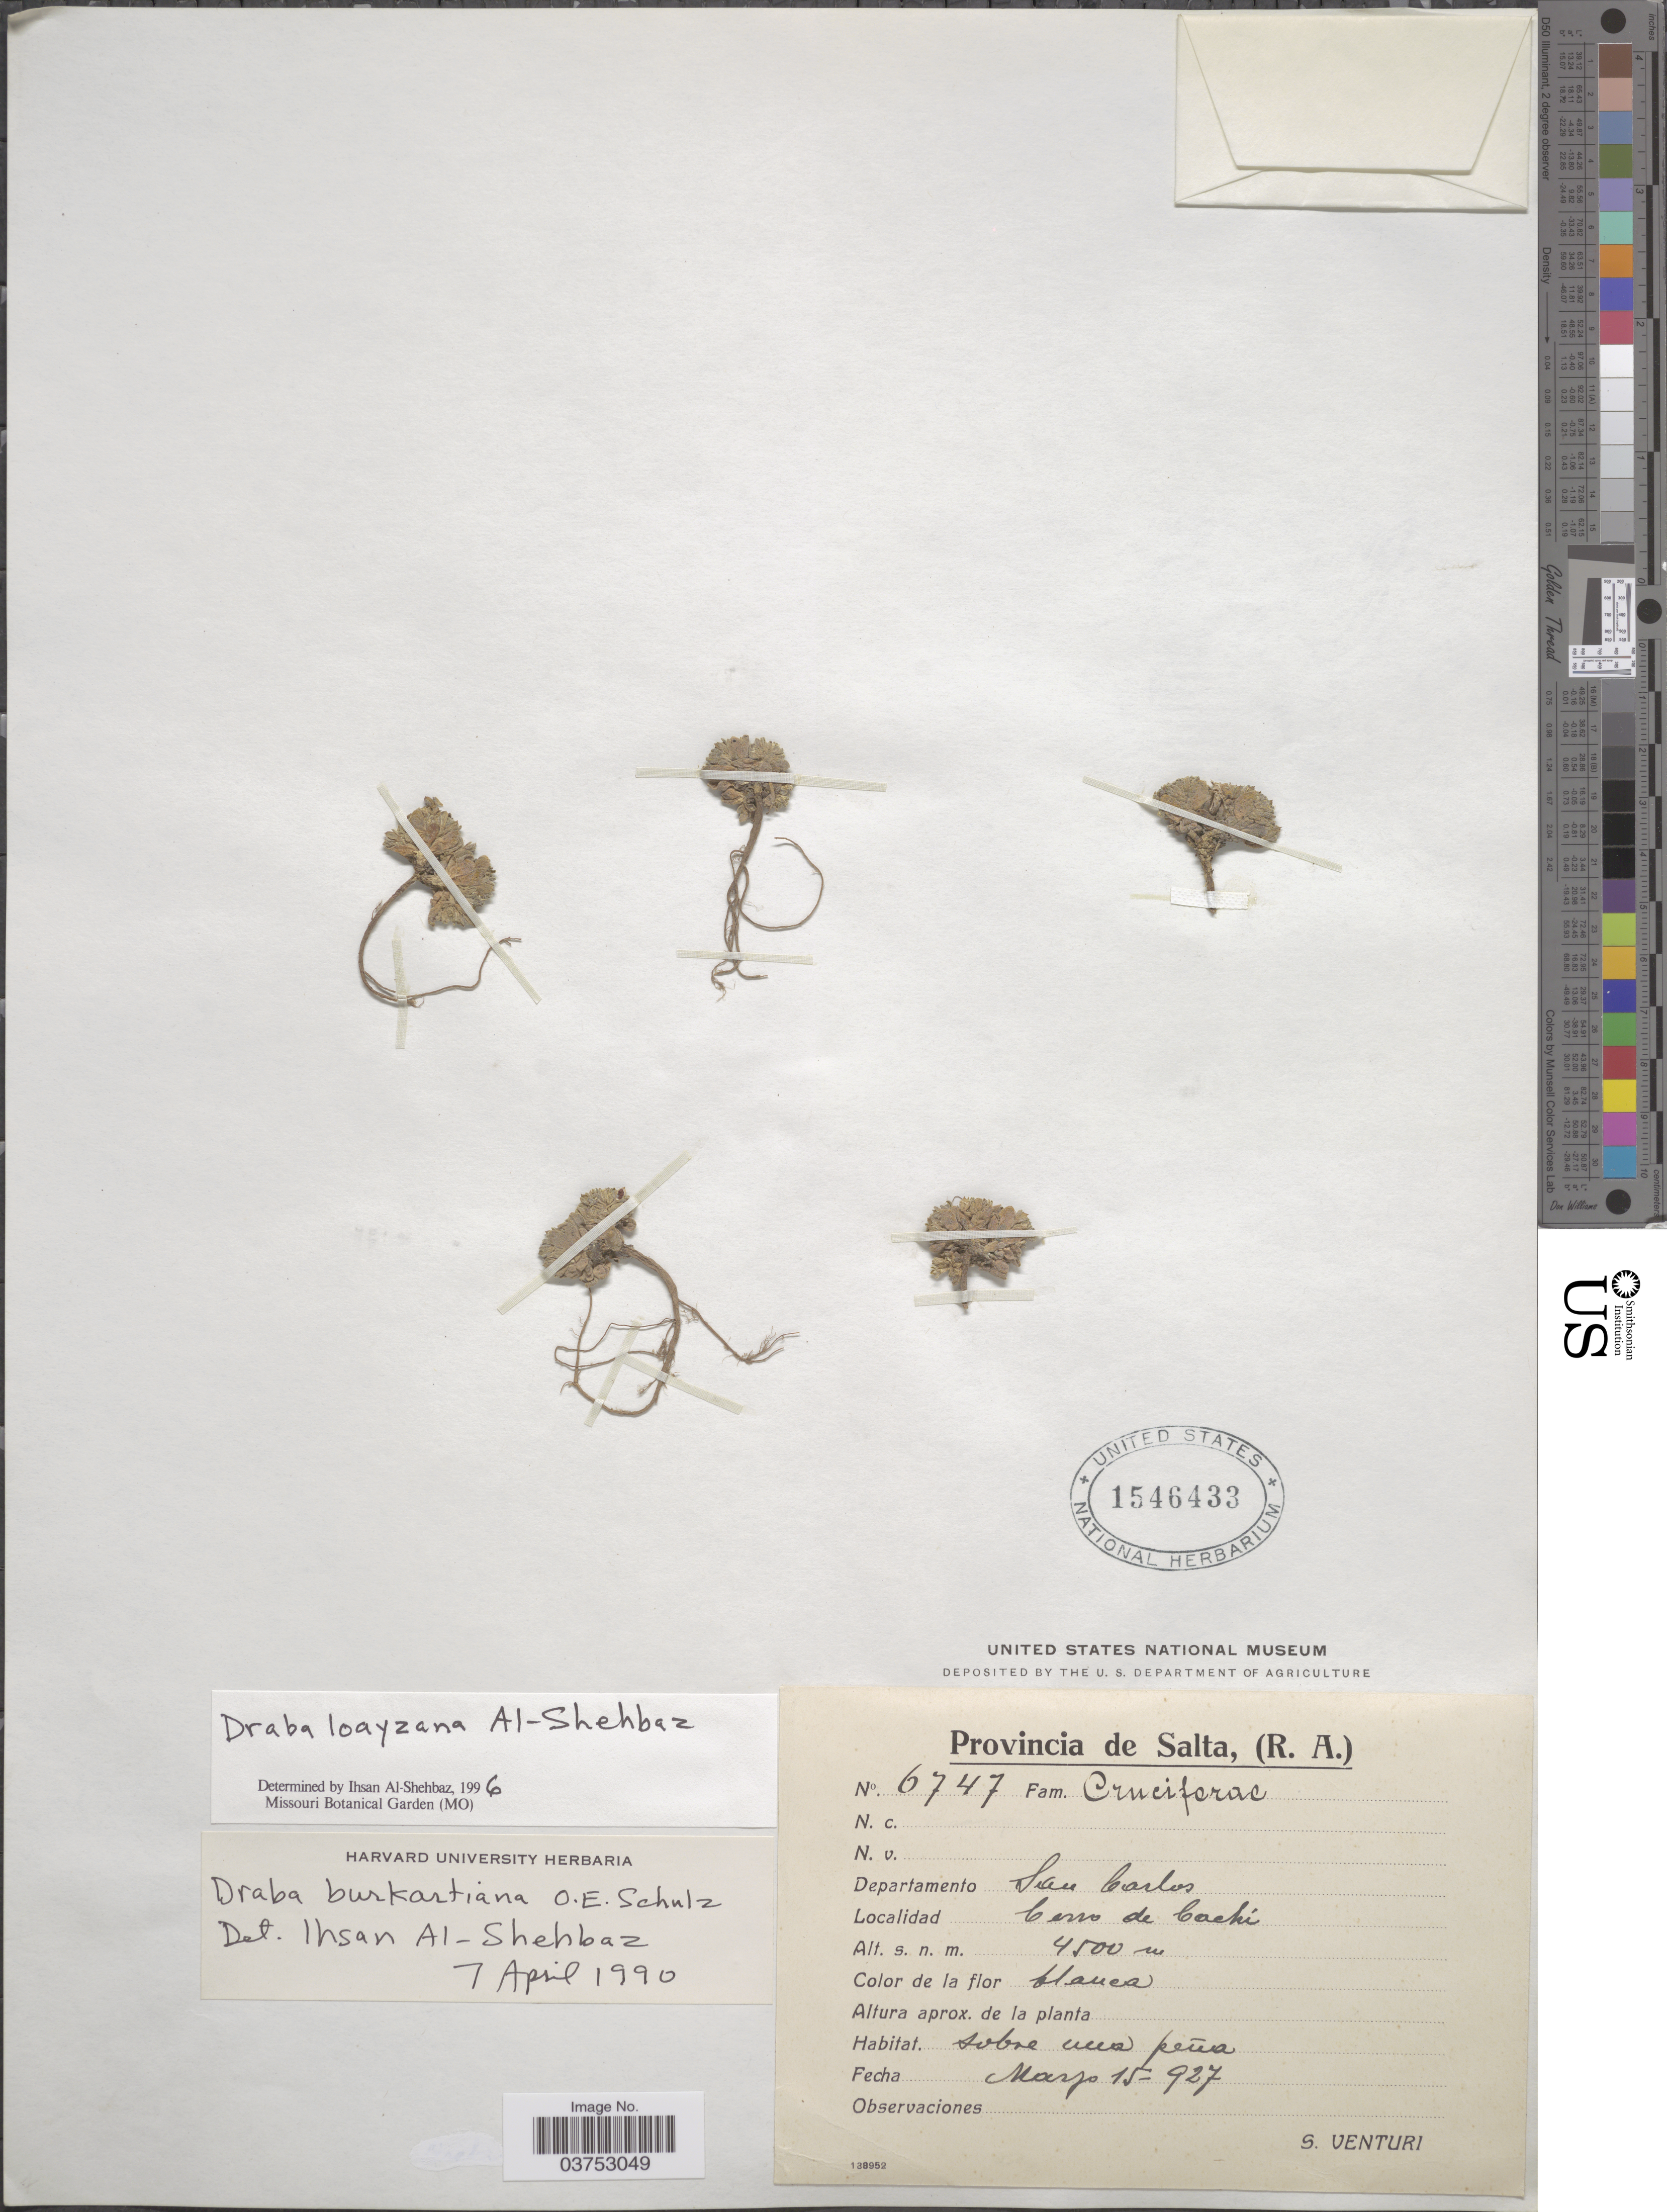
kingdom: Plantae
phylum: Tracheophyta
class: Magnoliopsida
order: Brassicales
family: Brassicaceae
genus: Draba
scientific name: Draba loayzana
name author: (A. Gray) Al-Shehbaz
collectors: S. Venturi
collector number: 6747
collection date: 1927-03-15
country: Argentina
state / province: Salta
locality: Departamento San Carlos. Cerro de Cachi.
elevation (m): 4500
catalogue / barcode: US 1546433